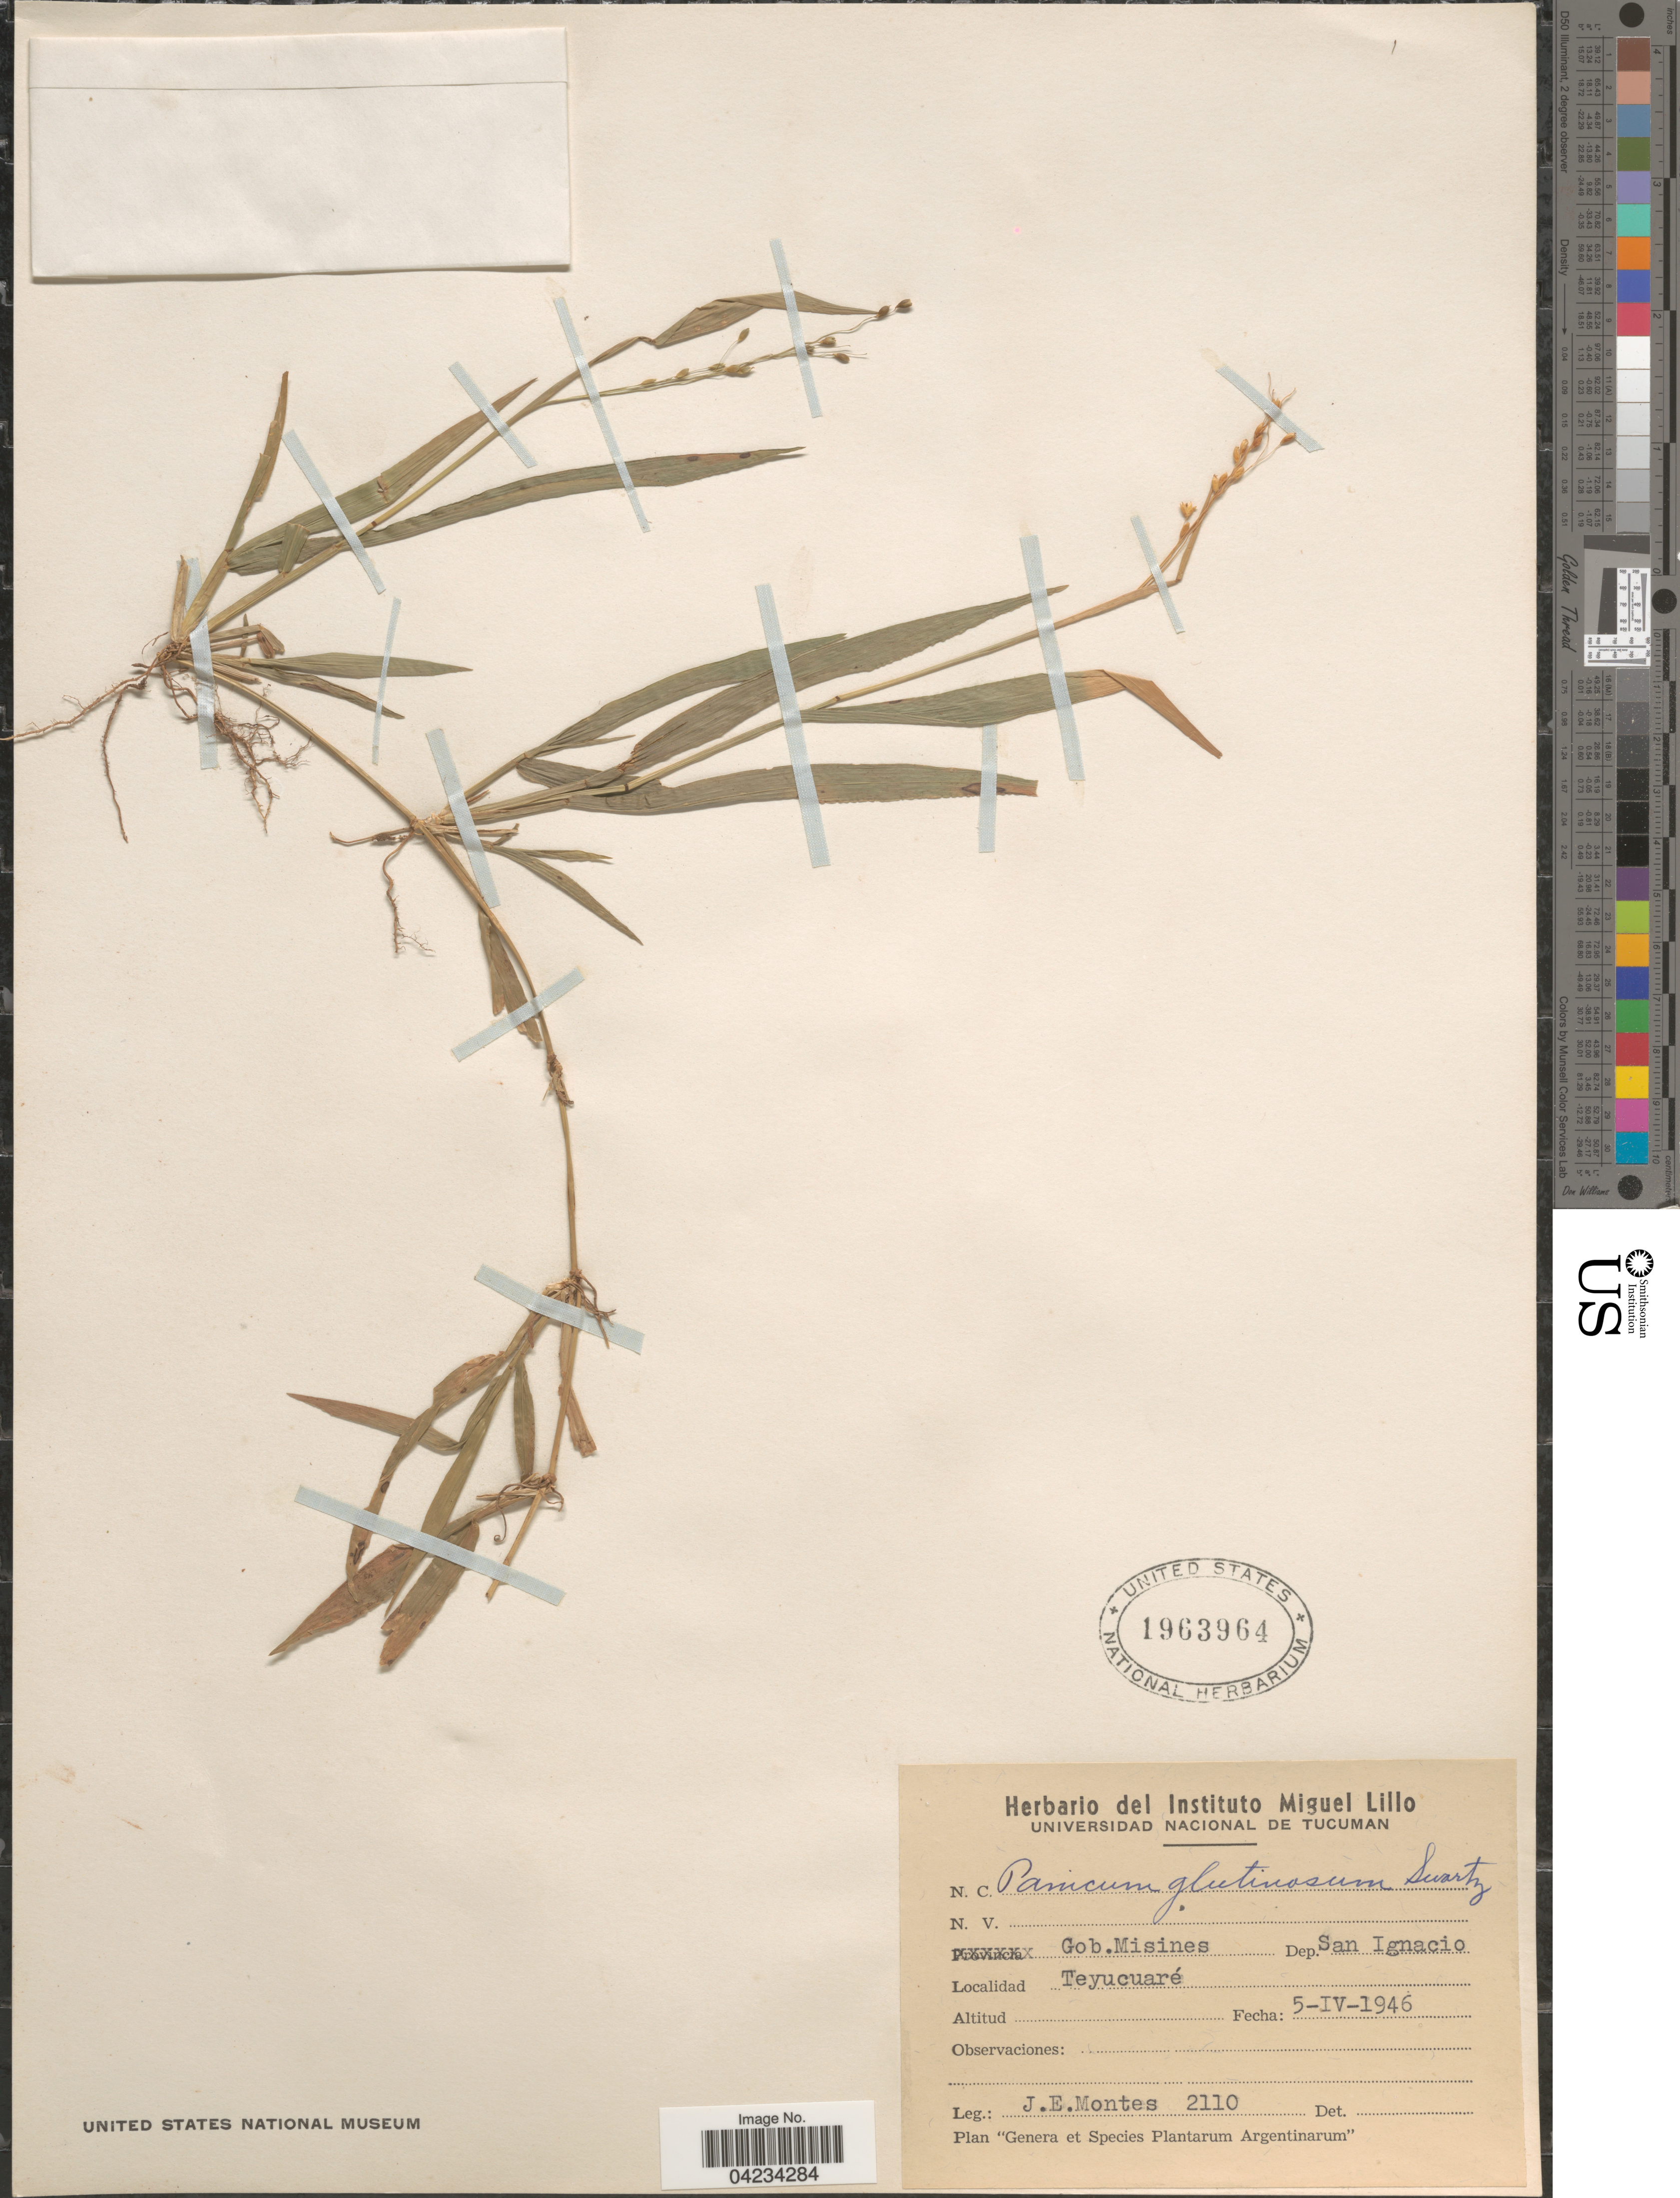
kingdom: Plantae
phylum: Tracheophyta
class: Liliopsida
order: Poales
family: Poaceae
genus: Homolepis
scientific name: Homolepis villaricensis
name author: (Mez) Zuloaga & Soderstr.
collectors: J. E. Montes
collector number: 2110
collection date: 1946-04-05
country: Argentina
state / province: Misiones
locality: Gob. Misines. Dep. San Ignacio. Teyucuaré.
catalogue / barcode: US 1963964